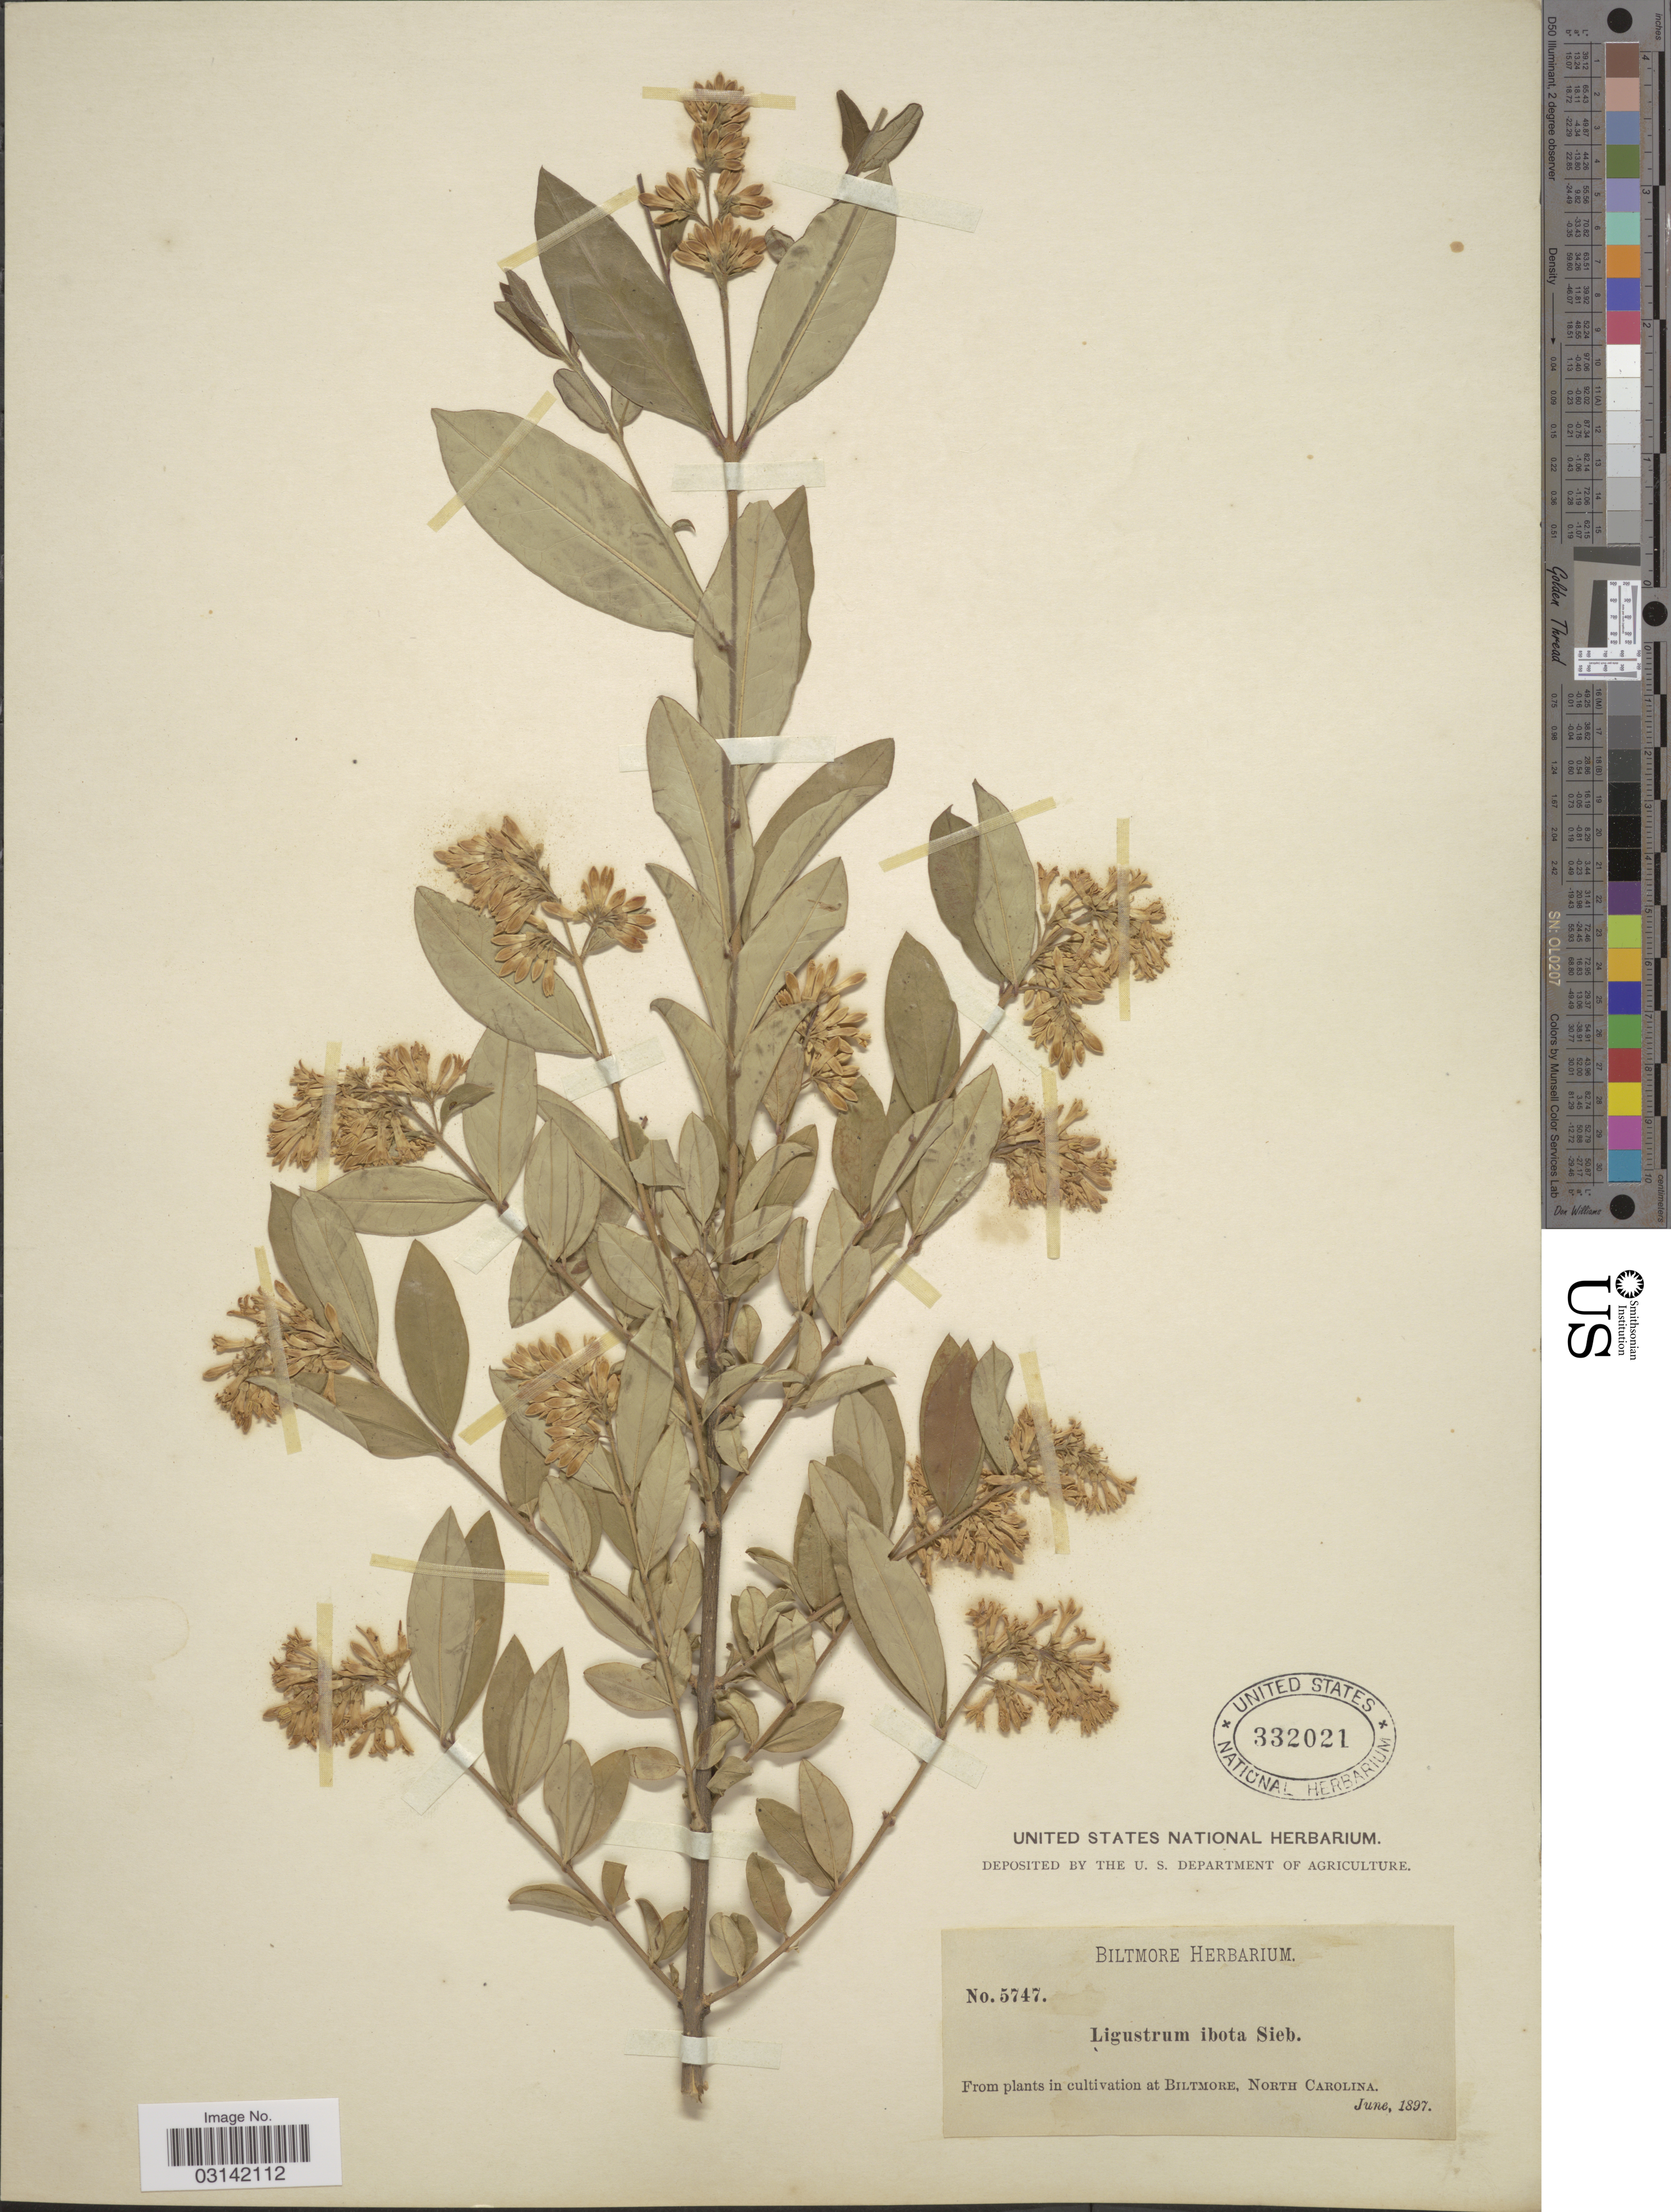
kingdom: Plantae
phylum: Tracheophyta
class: Magnoliopsida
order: Lamiales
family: Oleaceae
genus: Ligustrum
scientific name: Ligustrum ibota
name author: Siebold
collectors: ex herb. Biltmore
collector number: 5747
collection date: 1897-06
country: United States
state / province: North Carolina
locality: From plants in cultivation at Biltmore.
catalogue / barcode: US 332021